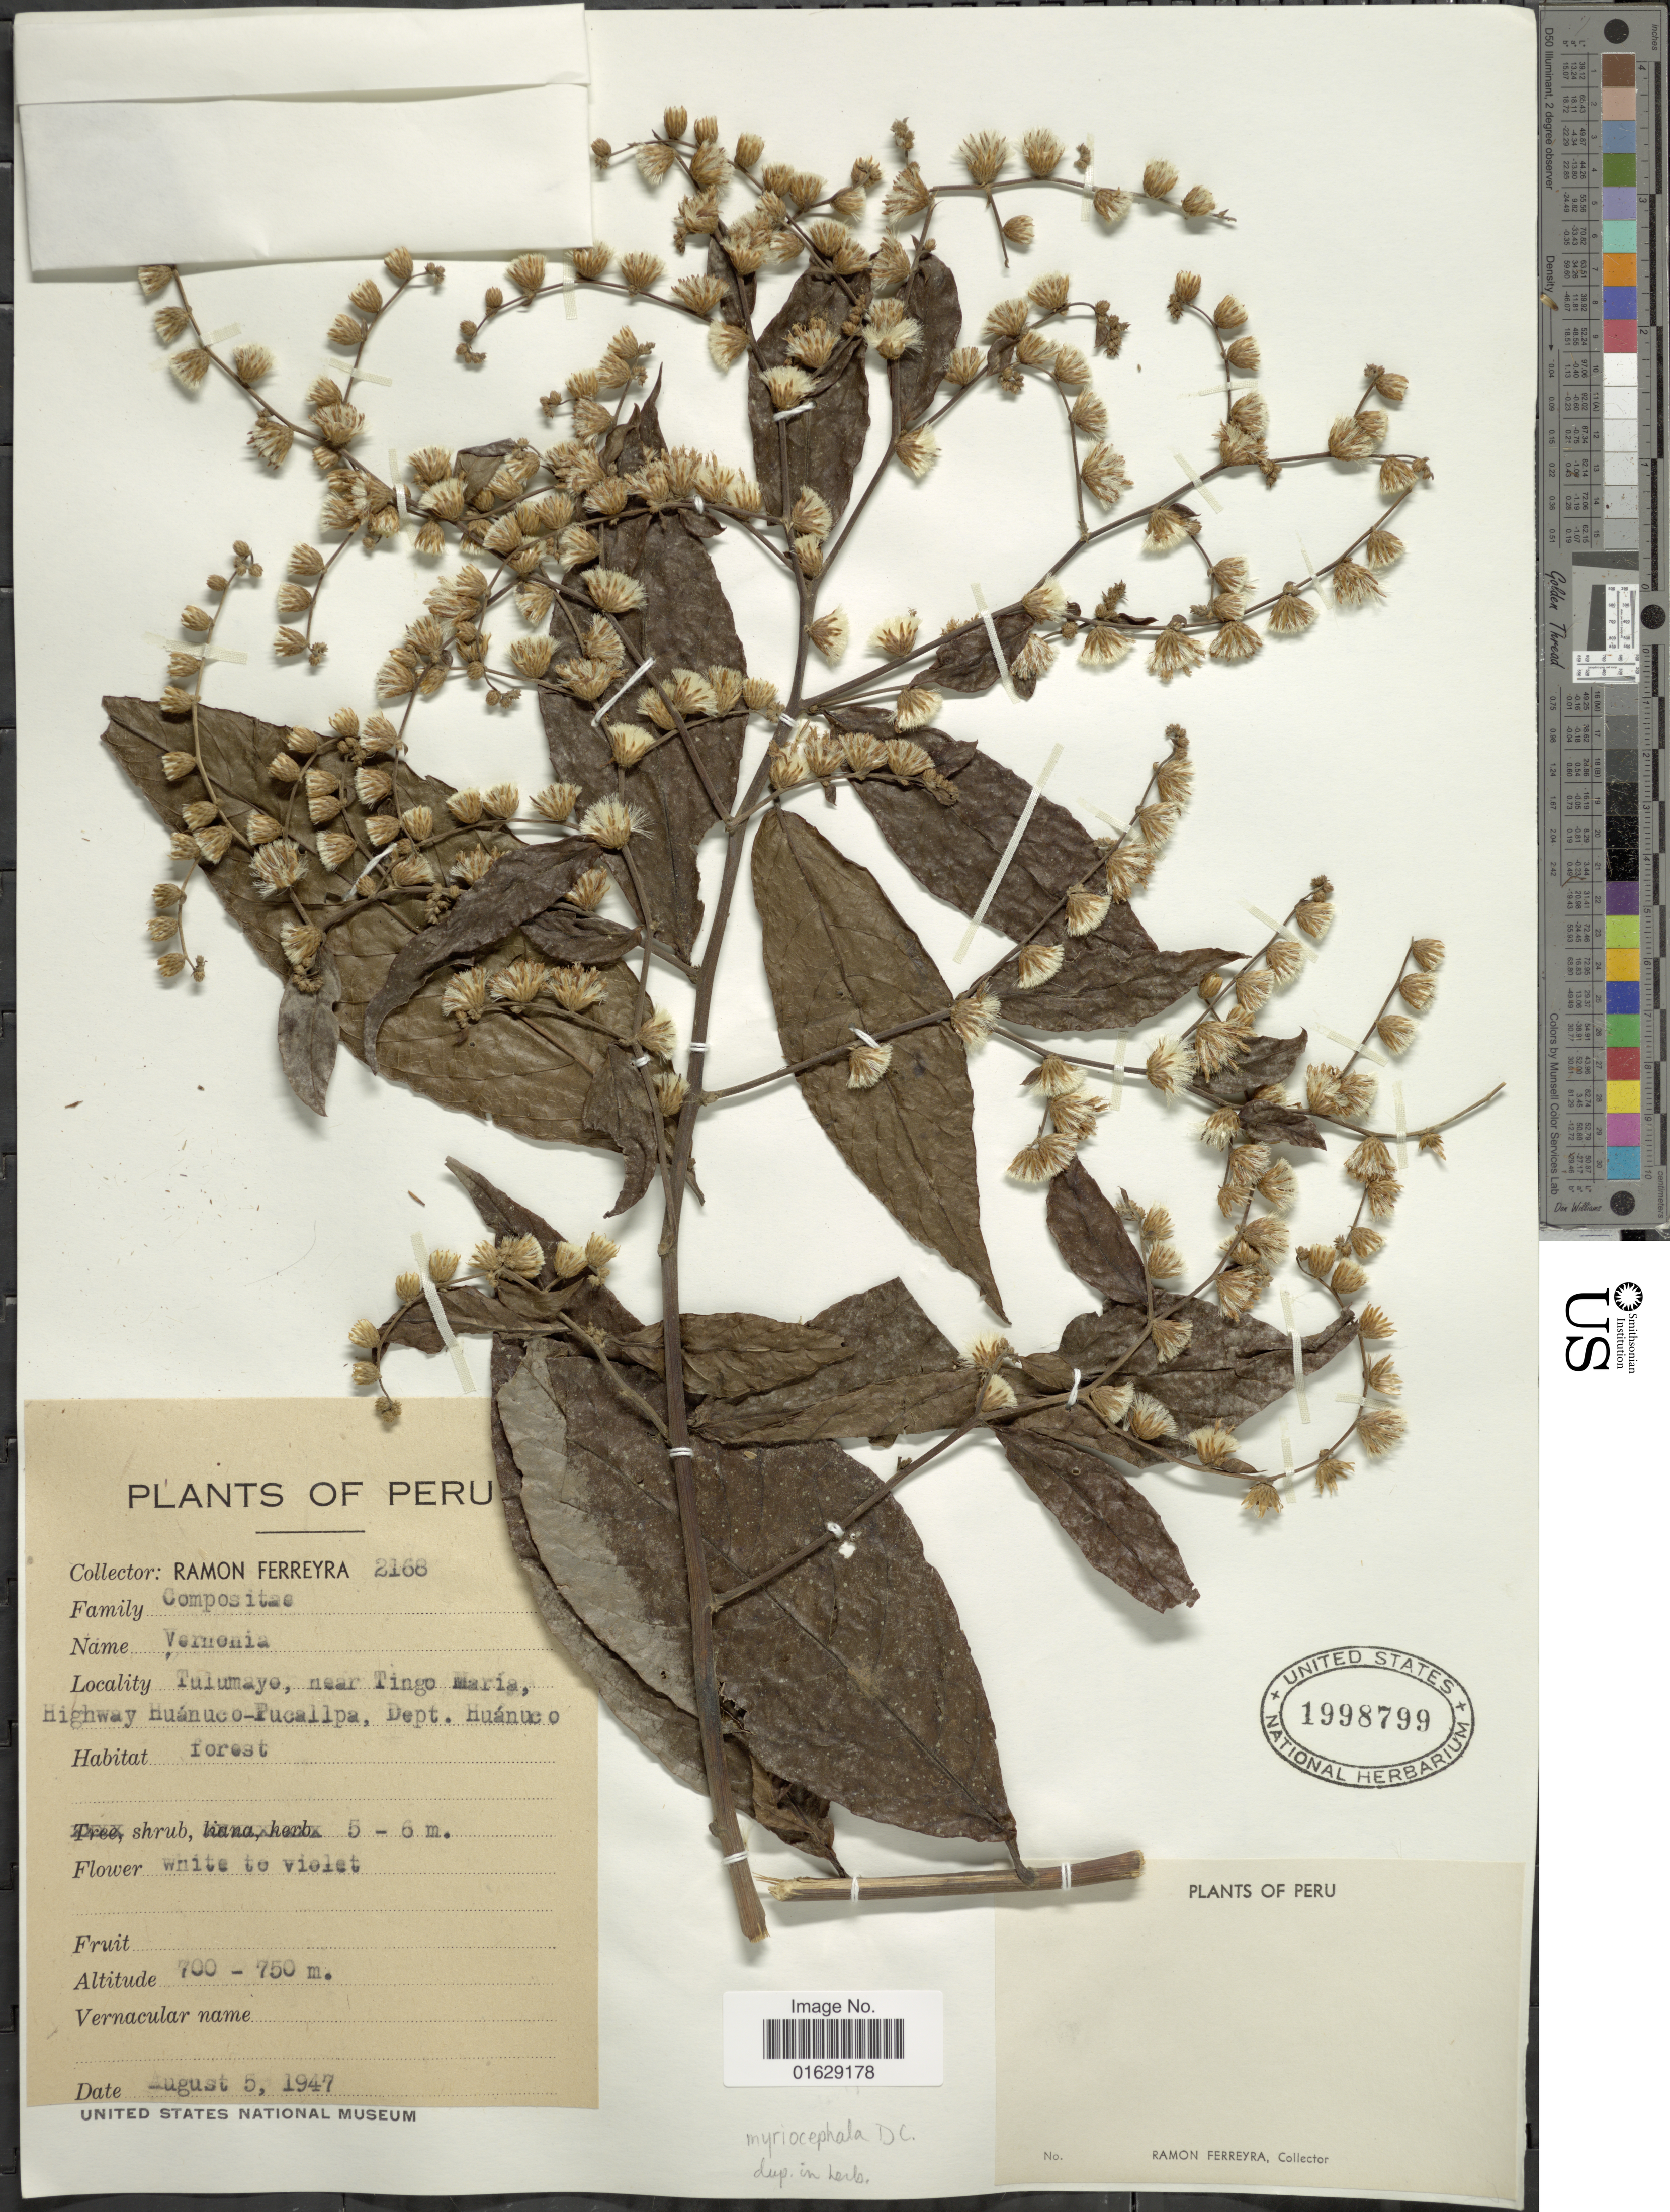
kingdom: Plantae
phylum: Tracheophyta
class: Magnoliopsida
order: Asterales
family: Asteraceae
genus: Lepidaploa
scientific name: Lepidaploa myriocephala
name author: (DC.) H. Rob.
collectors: R. A. Ferreyra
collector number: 2168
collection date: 1947-08-05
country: Peru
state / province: Huánuco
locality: Tulumaye, near Tingo Maria, Highway Huanuco-Pucallpa, Dept. Huanuco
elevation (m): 700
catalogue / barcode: US 1998799